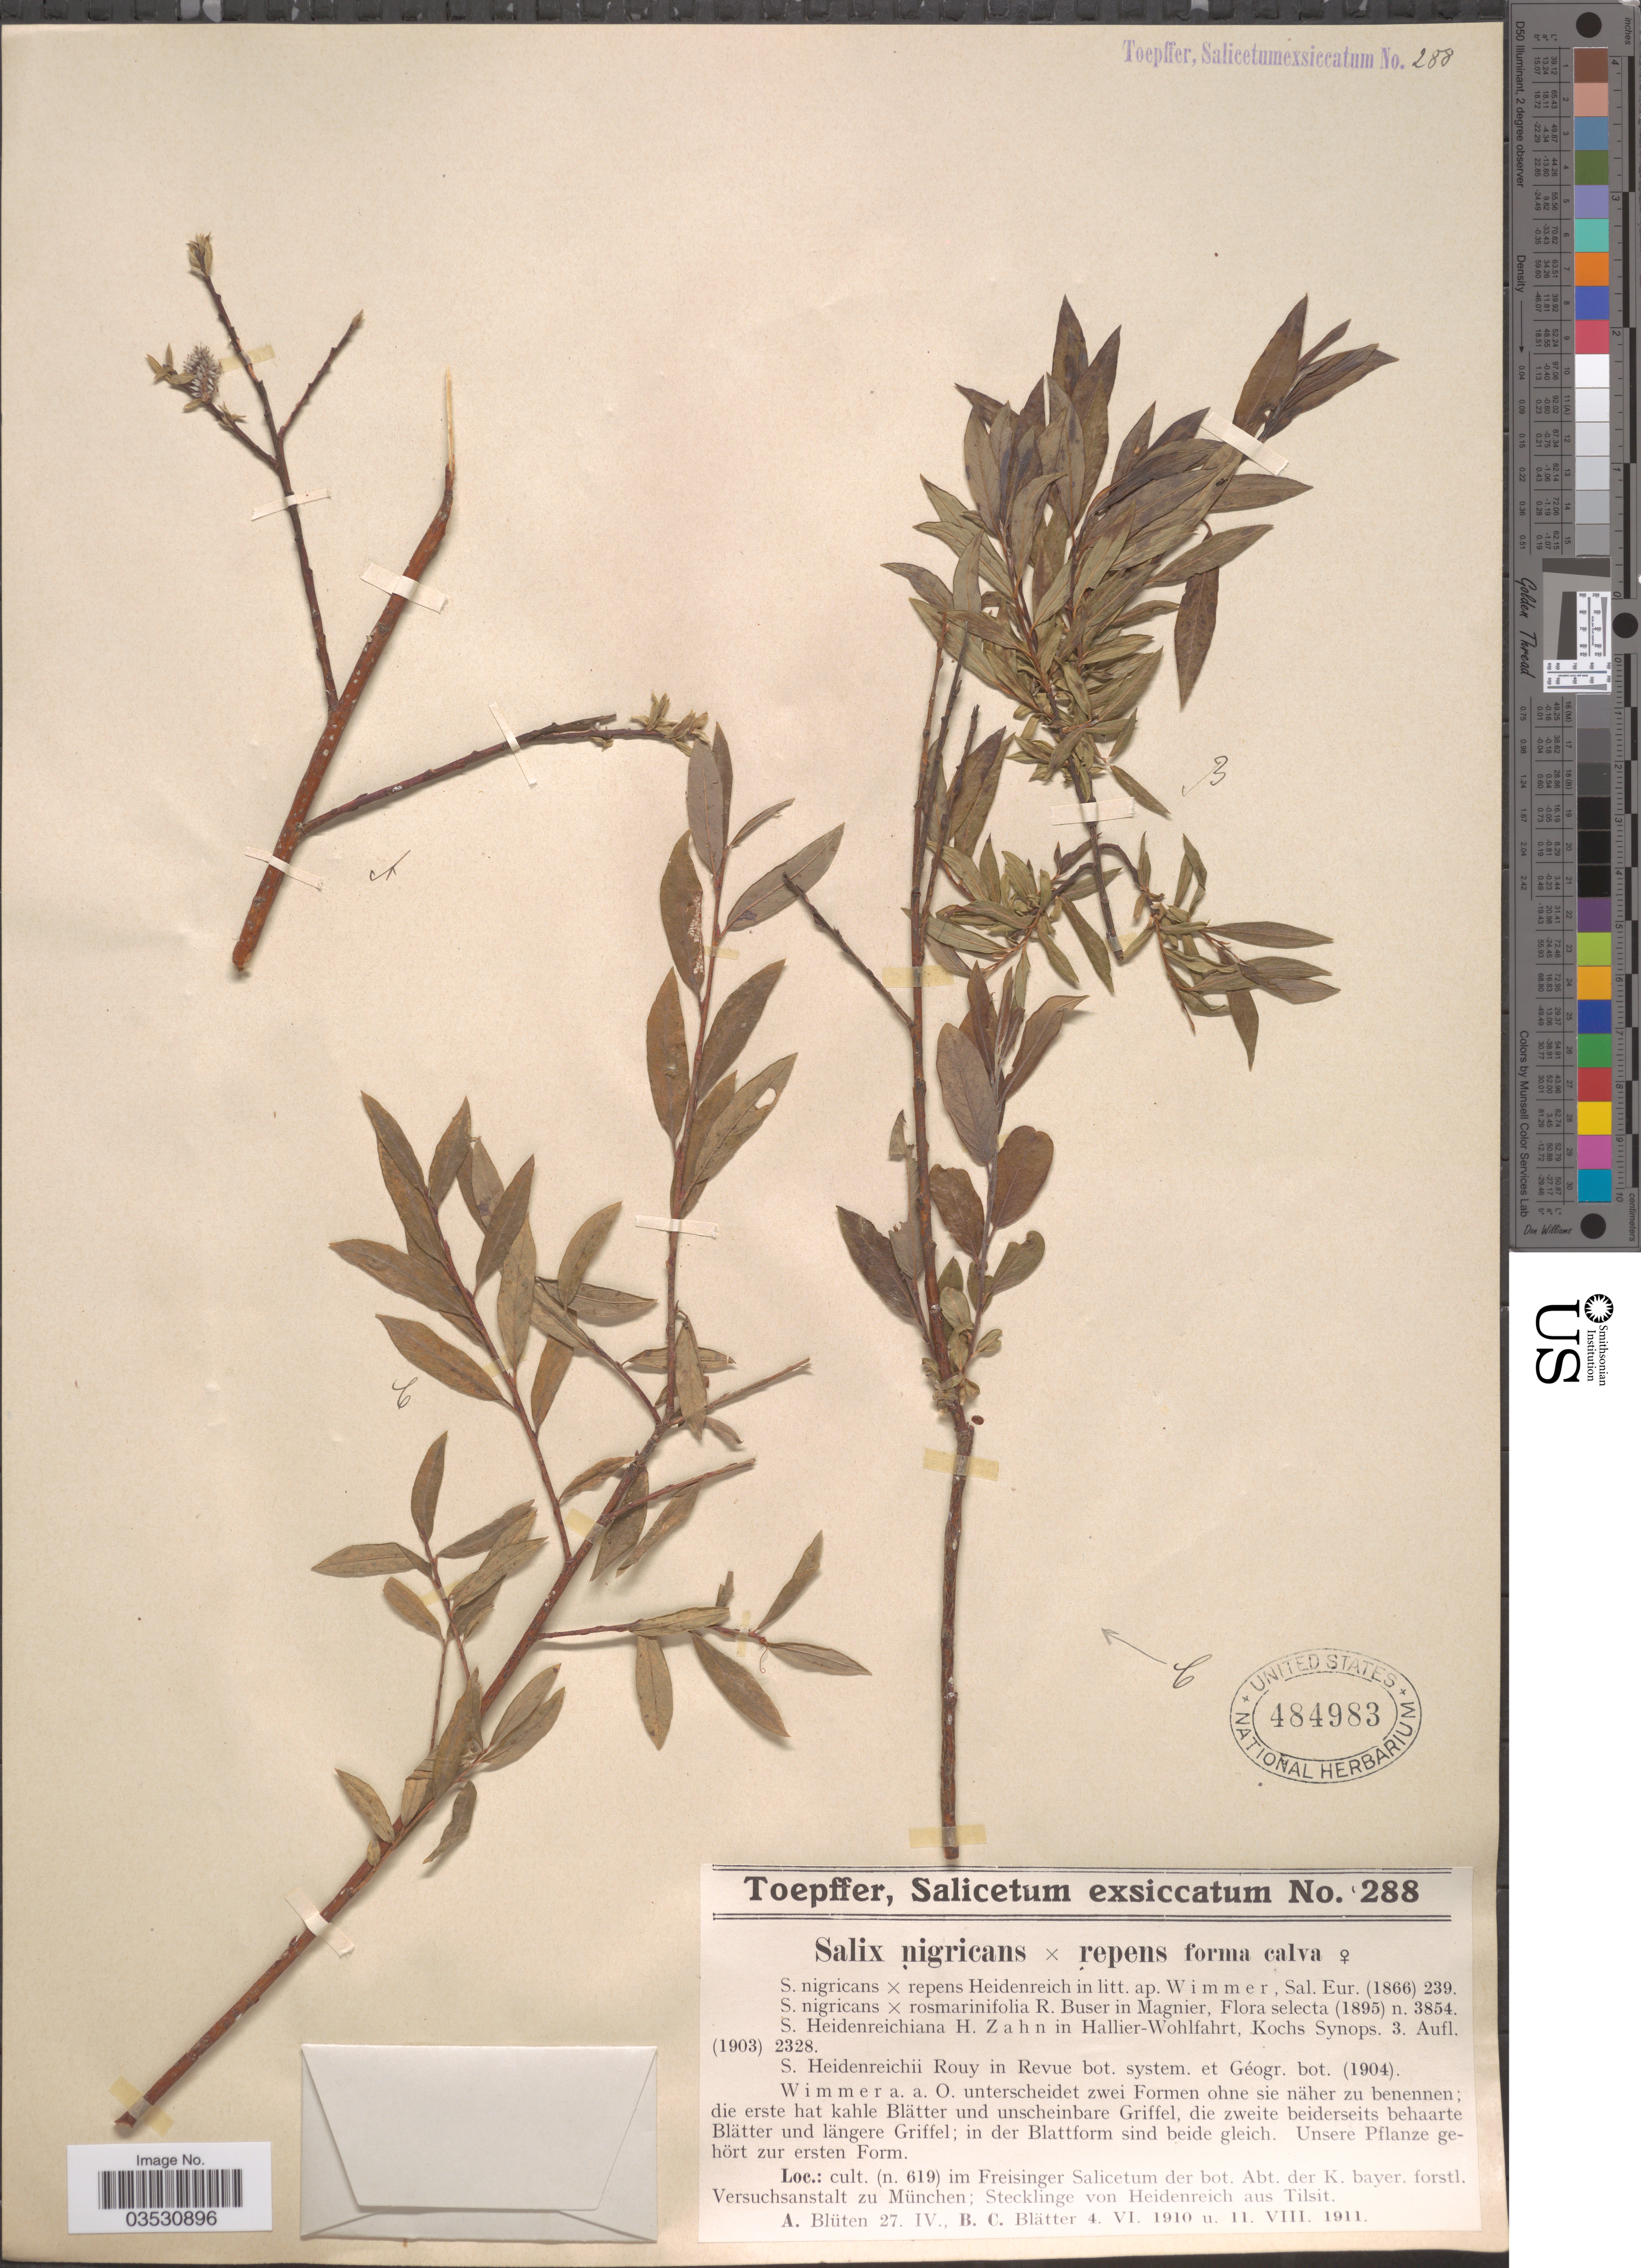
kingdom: Plantae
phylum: Tracheophyta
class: Magnoliopsida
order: Malpighiales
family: Salicaceae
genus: Salix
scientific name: Salix nigricans x S. repens f. cava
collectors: A. Blüten & B. Blätter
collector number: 288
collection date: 1911-04-27/1911-08-11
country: Germany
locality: Im Freisinger Salicetum der bot. Abt. der K. bayer. forstl. Versuchsanstalt zu München; Stecklinge von Heidenreich aus Tilsit.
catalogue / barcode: US 484983